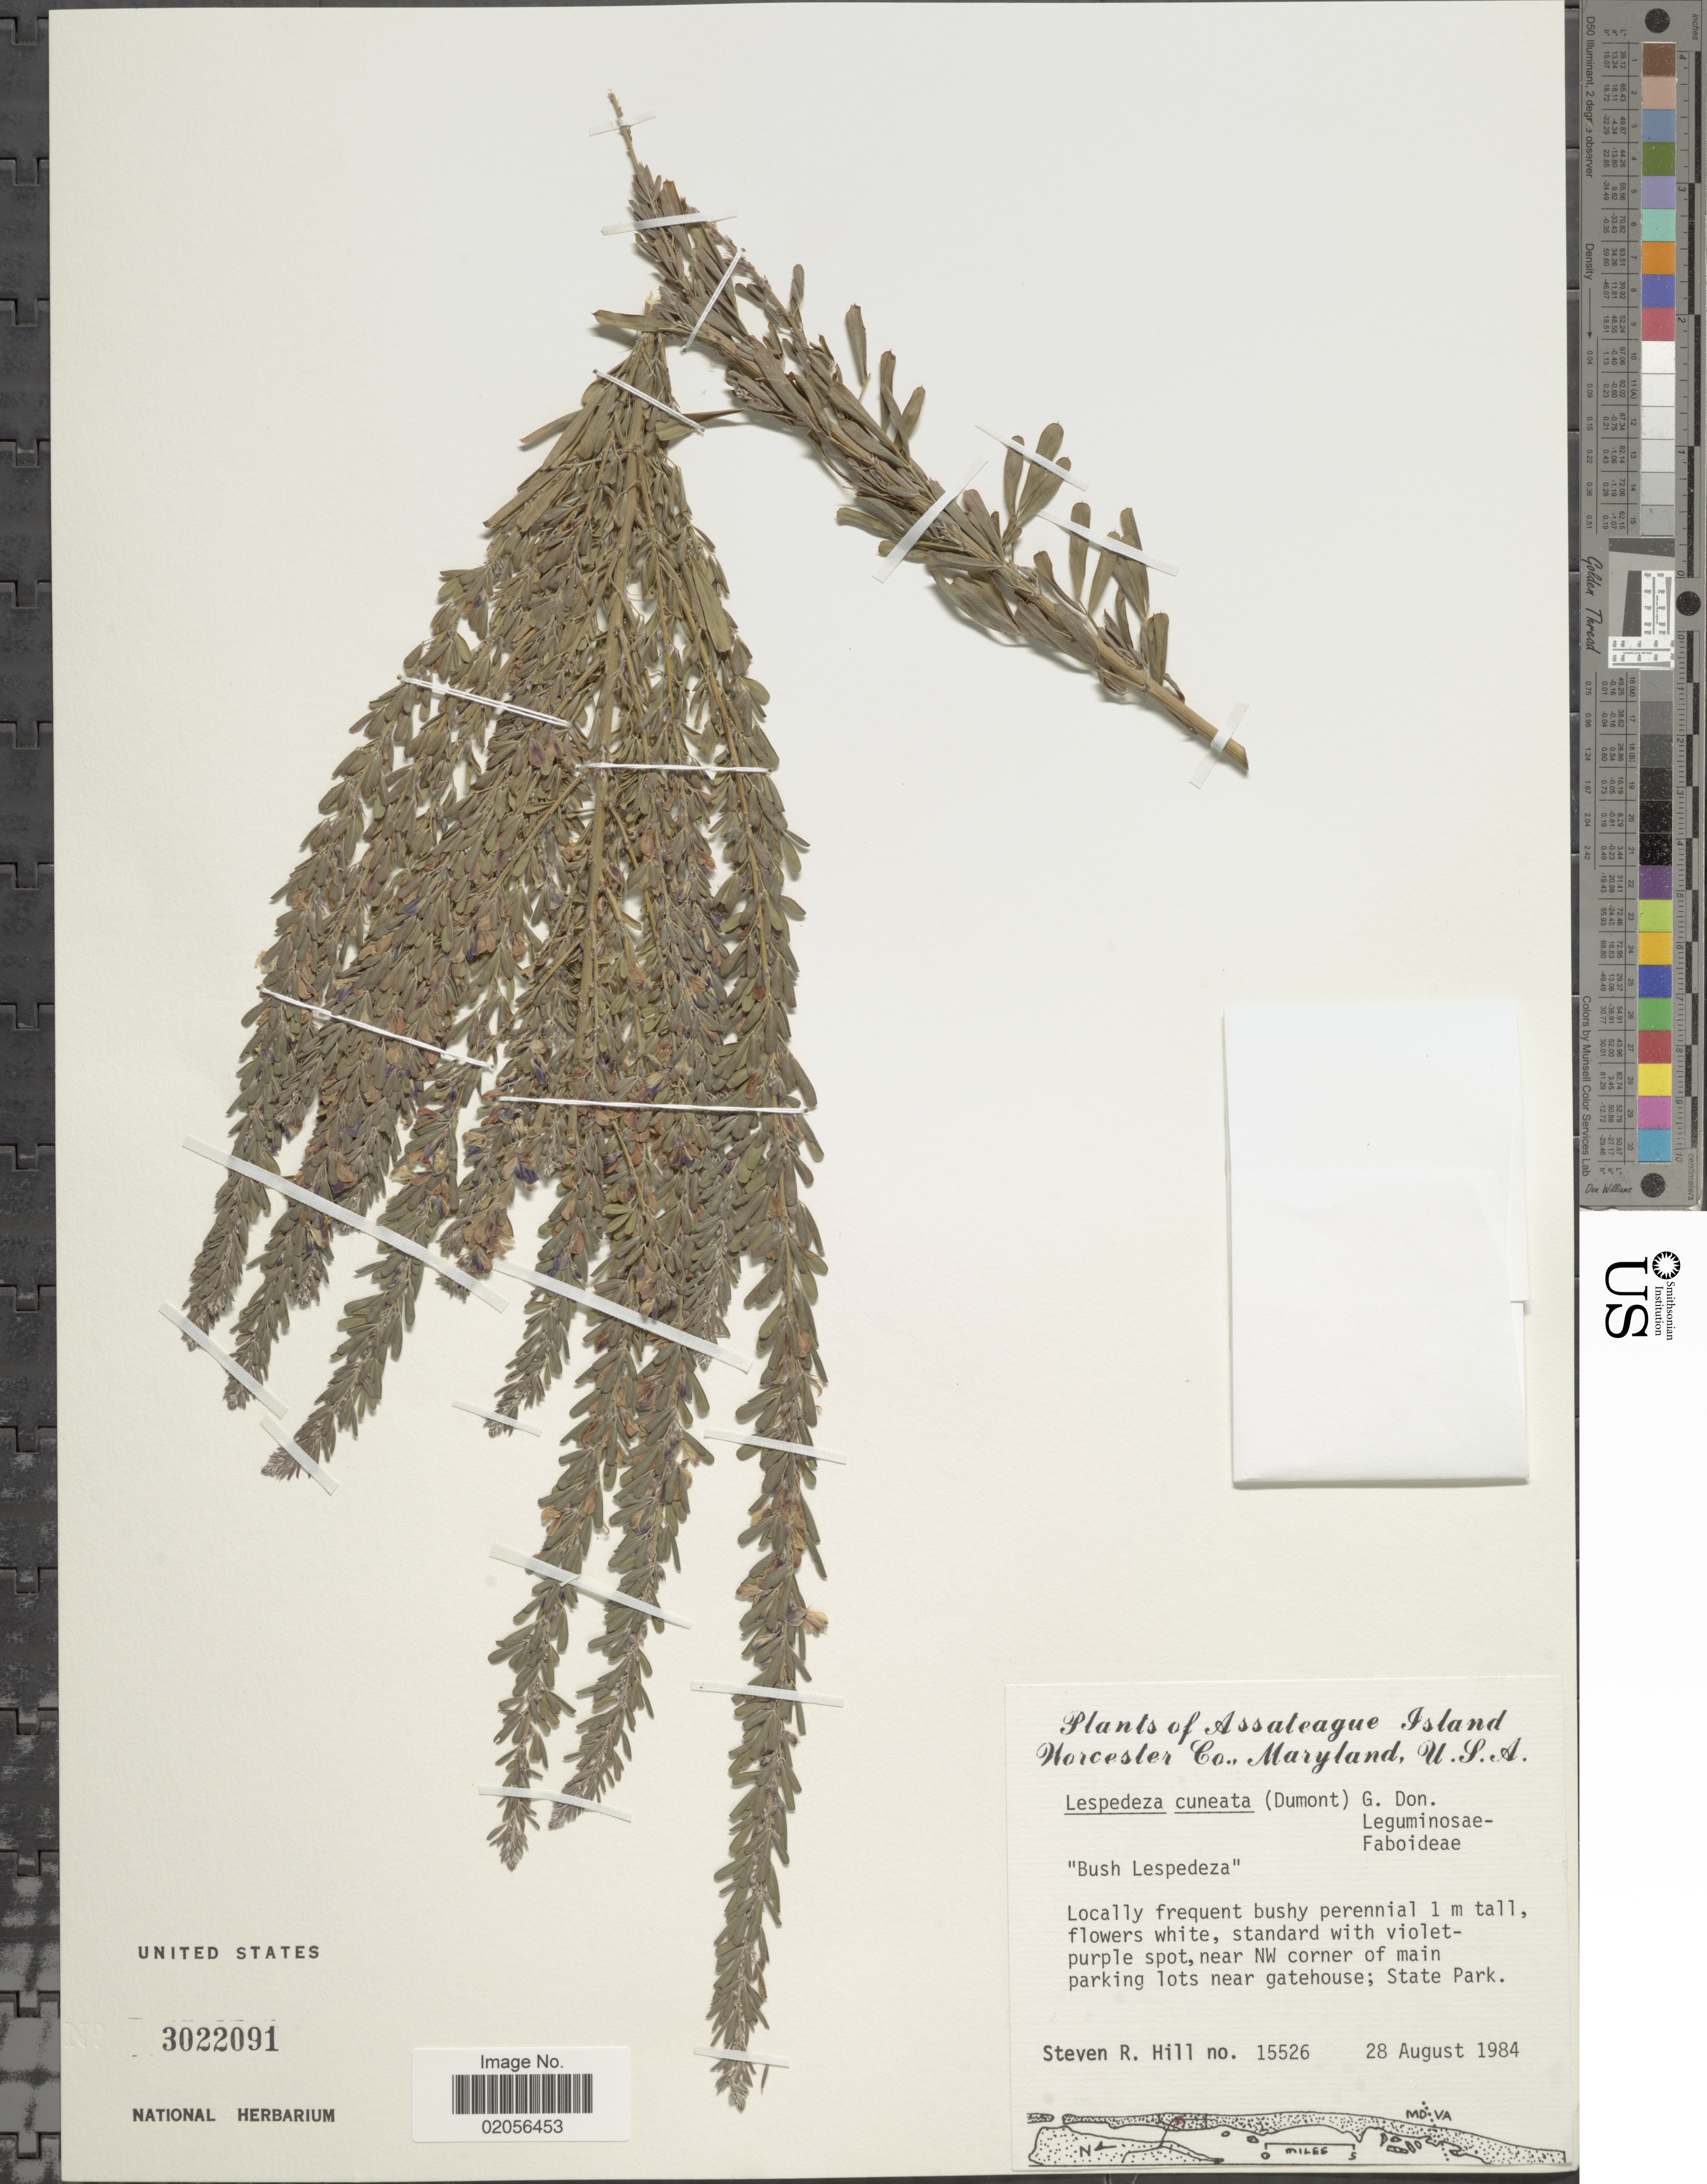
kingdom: Plantae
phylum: Tracheophyta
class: Magnoliopsida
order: Fabales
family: Fabaceae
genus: Lespedeza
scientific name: Lespedeza cuneata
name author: (Dum. Cours.) G. Don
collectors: S. Hill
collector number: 15526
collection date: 1984-08-28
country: United States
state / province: Maryland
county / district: Worcester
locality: Assateague Island Worcester Co., near NW corner of main parking lot near gatehouse; State Park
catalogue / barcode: US 3022091